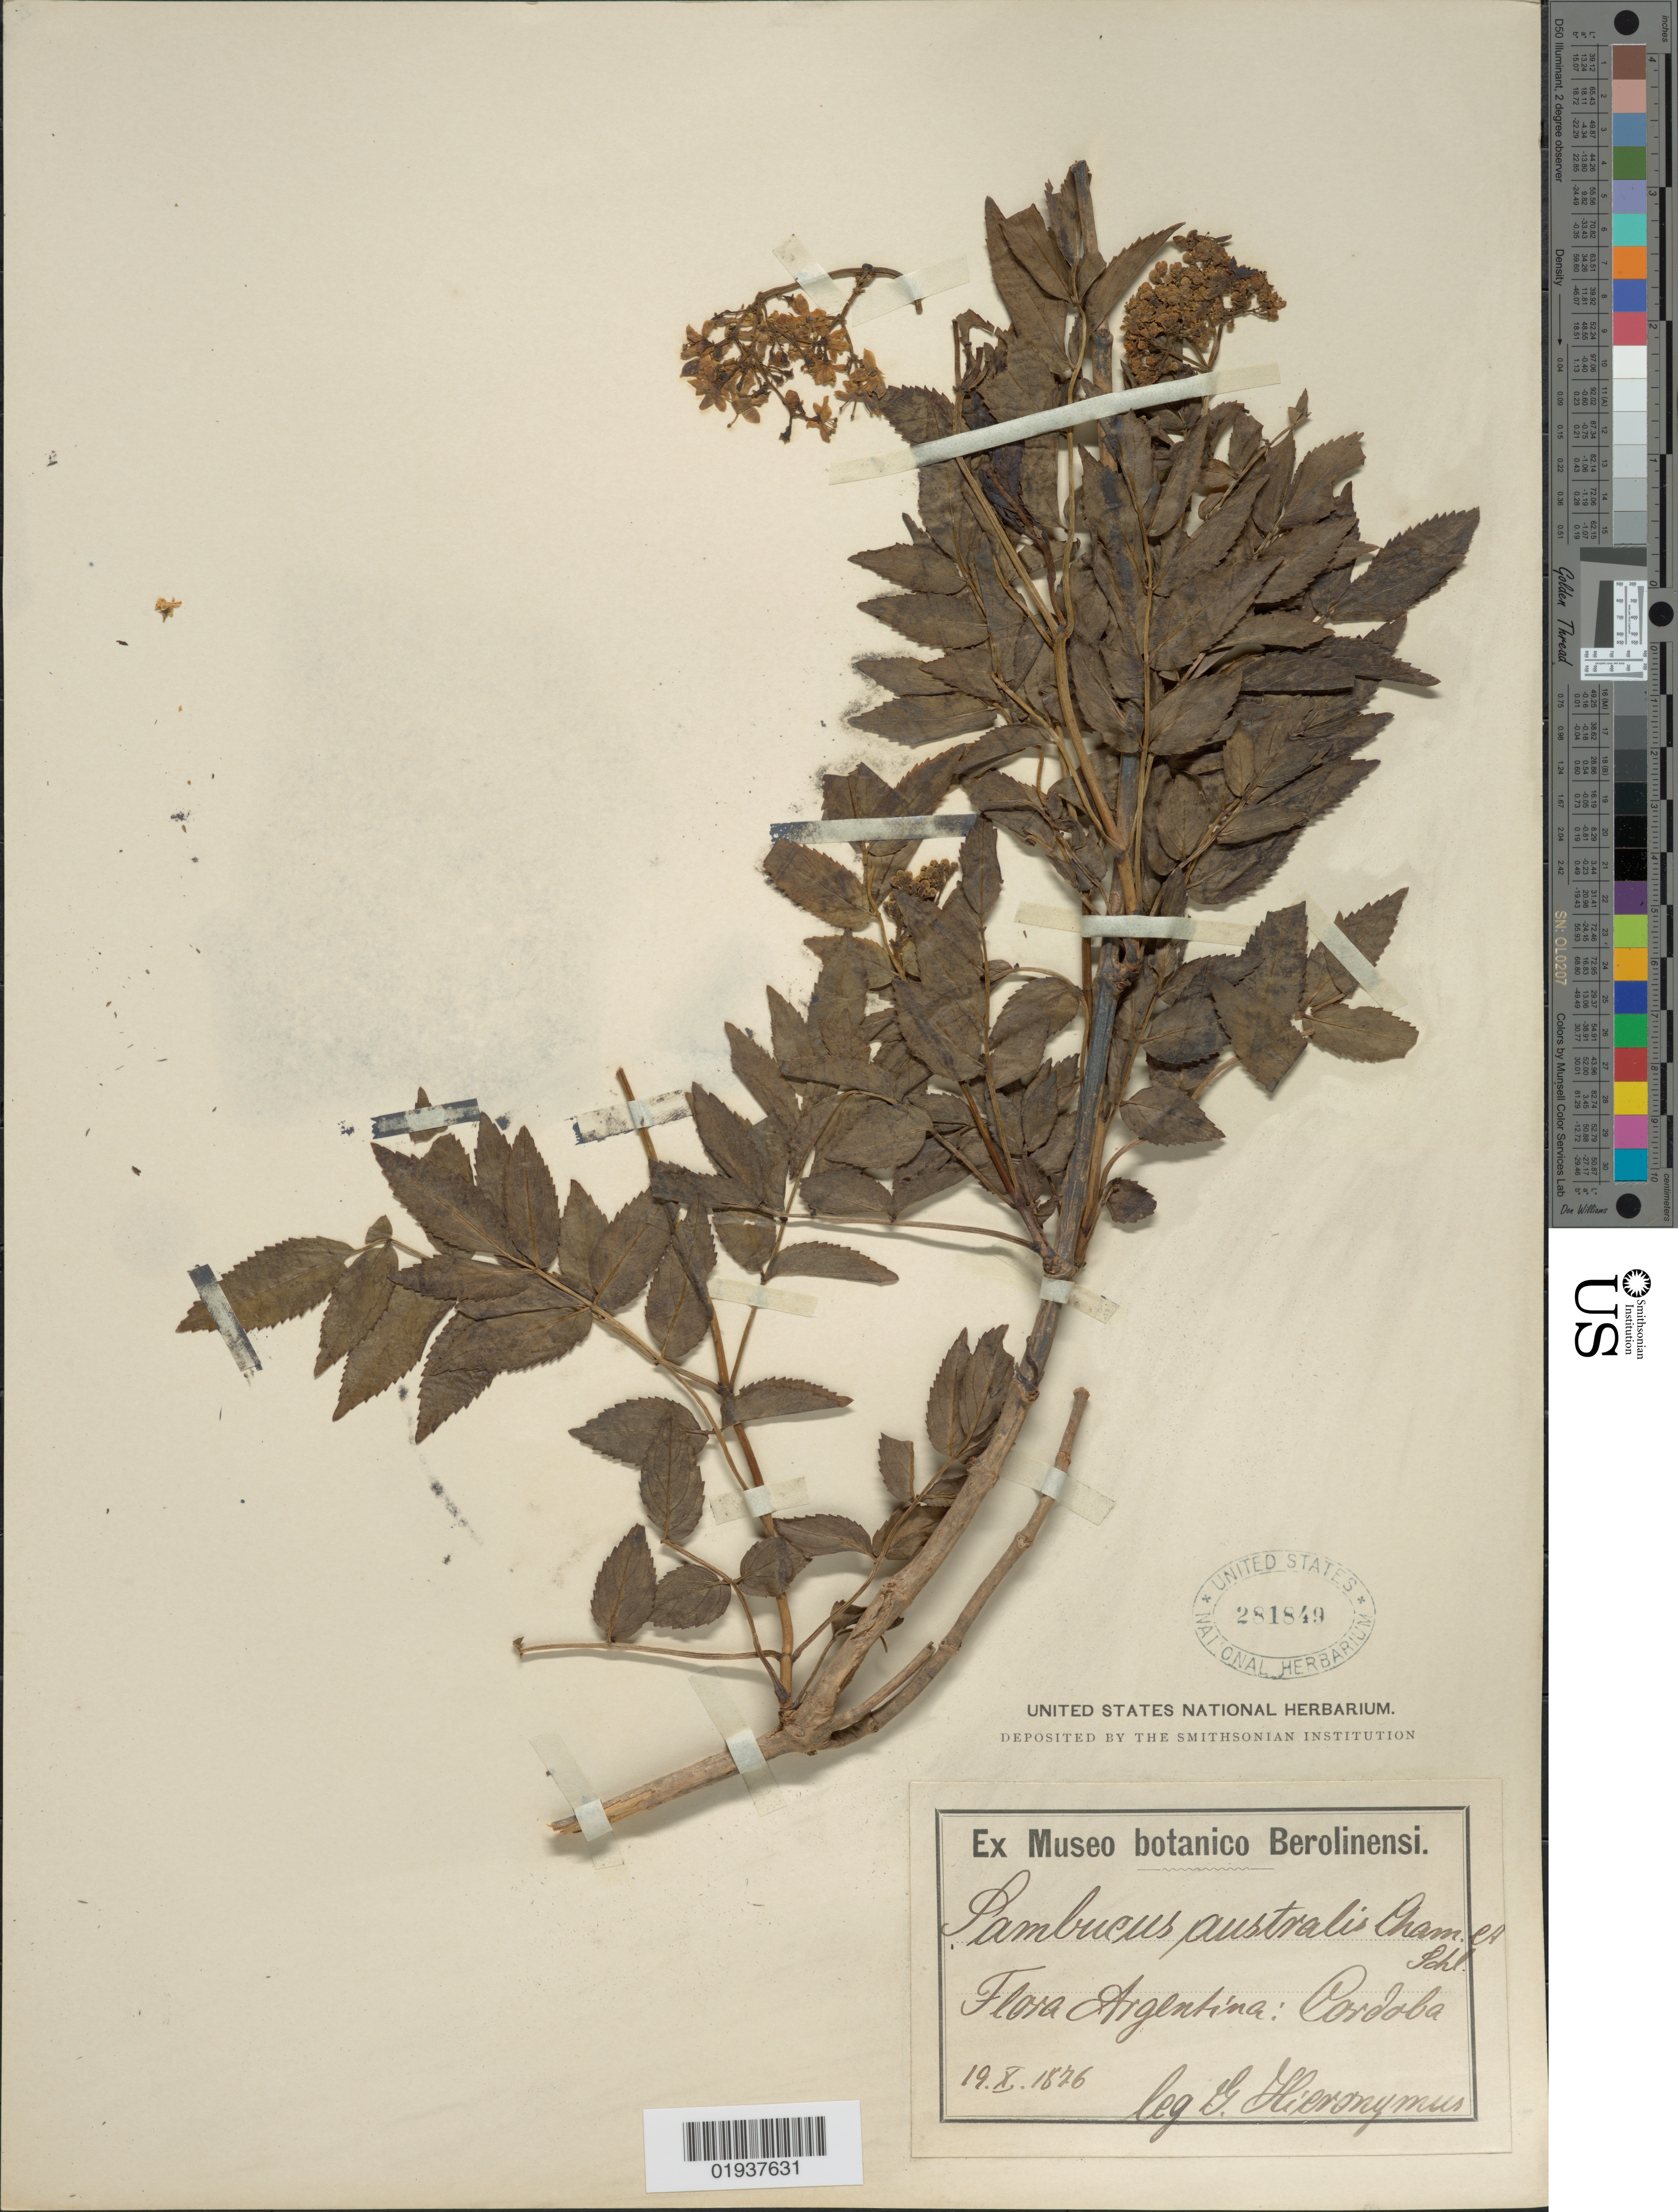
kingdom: Plantae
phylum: Tracheophyta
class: Magnoliopsida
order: Dipsacales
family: Viburnaceae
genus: Sambucus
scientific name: Sambucus australis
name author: Cham. & Schltdl.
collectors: G. H. Hieronymus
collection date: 1876-10-19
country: Argentina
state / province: Cordoba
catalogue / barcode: US 281849